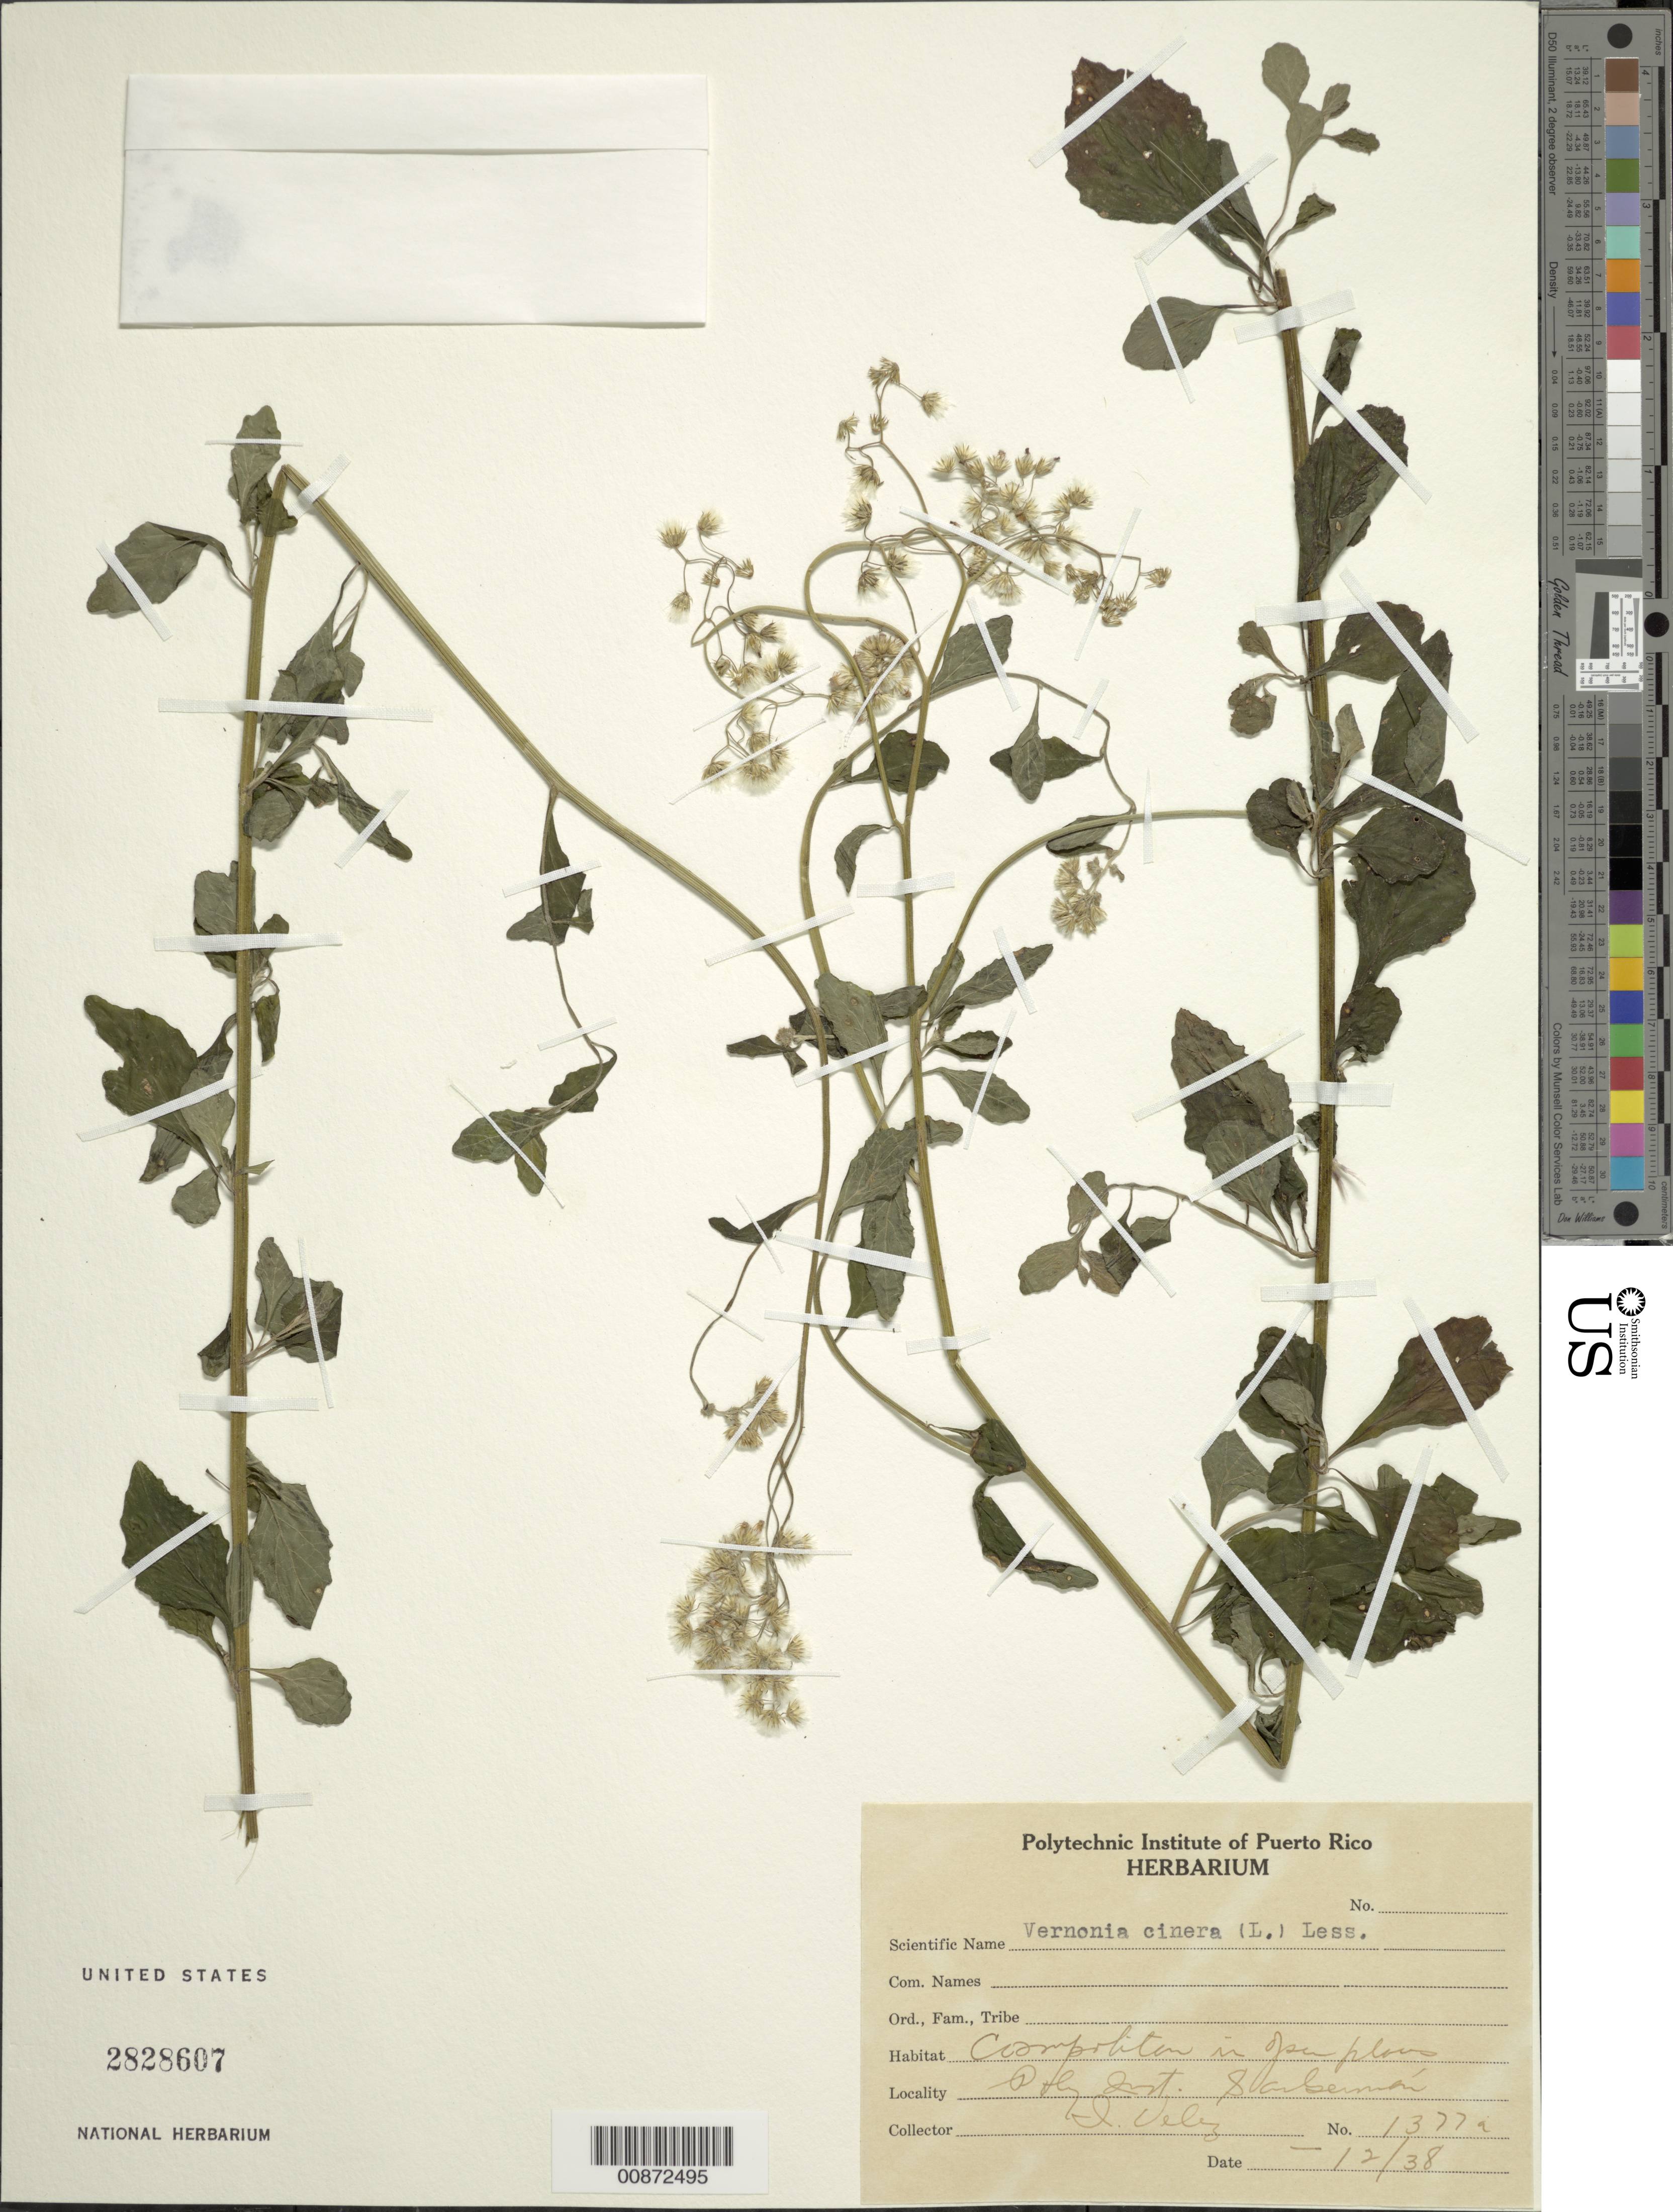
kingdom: Plantae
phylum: Tracheophyta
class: Magnoliopsida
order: Asterales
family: Asteraceae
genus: Cyanthillium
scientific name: Cyanthillium cinereum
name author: (L.) H. Rob.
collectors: I. Velez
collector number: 1377a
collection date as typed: Dec 1938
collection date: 1938-12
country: Puerto Rico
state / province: San Germán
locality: Polytechnic Inst. of P.R., Sarsernién (sp?)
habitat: In open places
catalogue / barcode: US 2828607